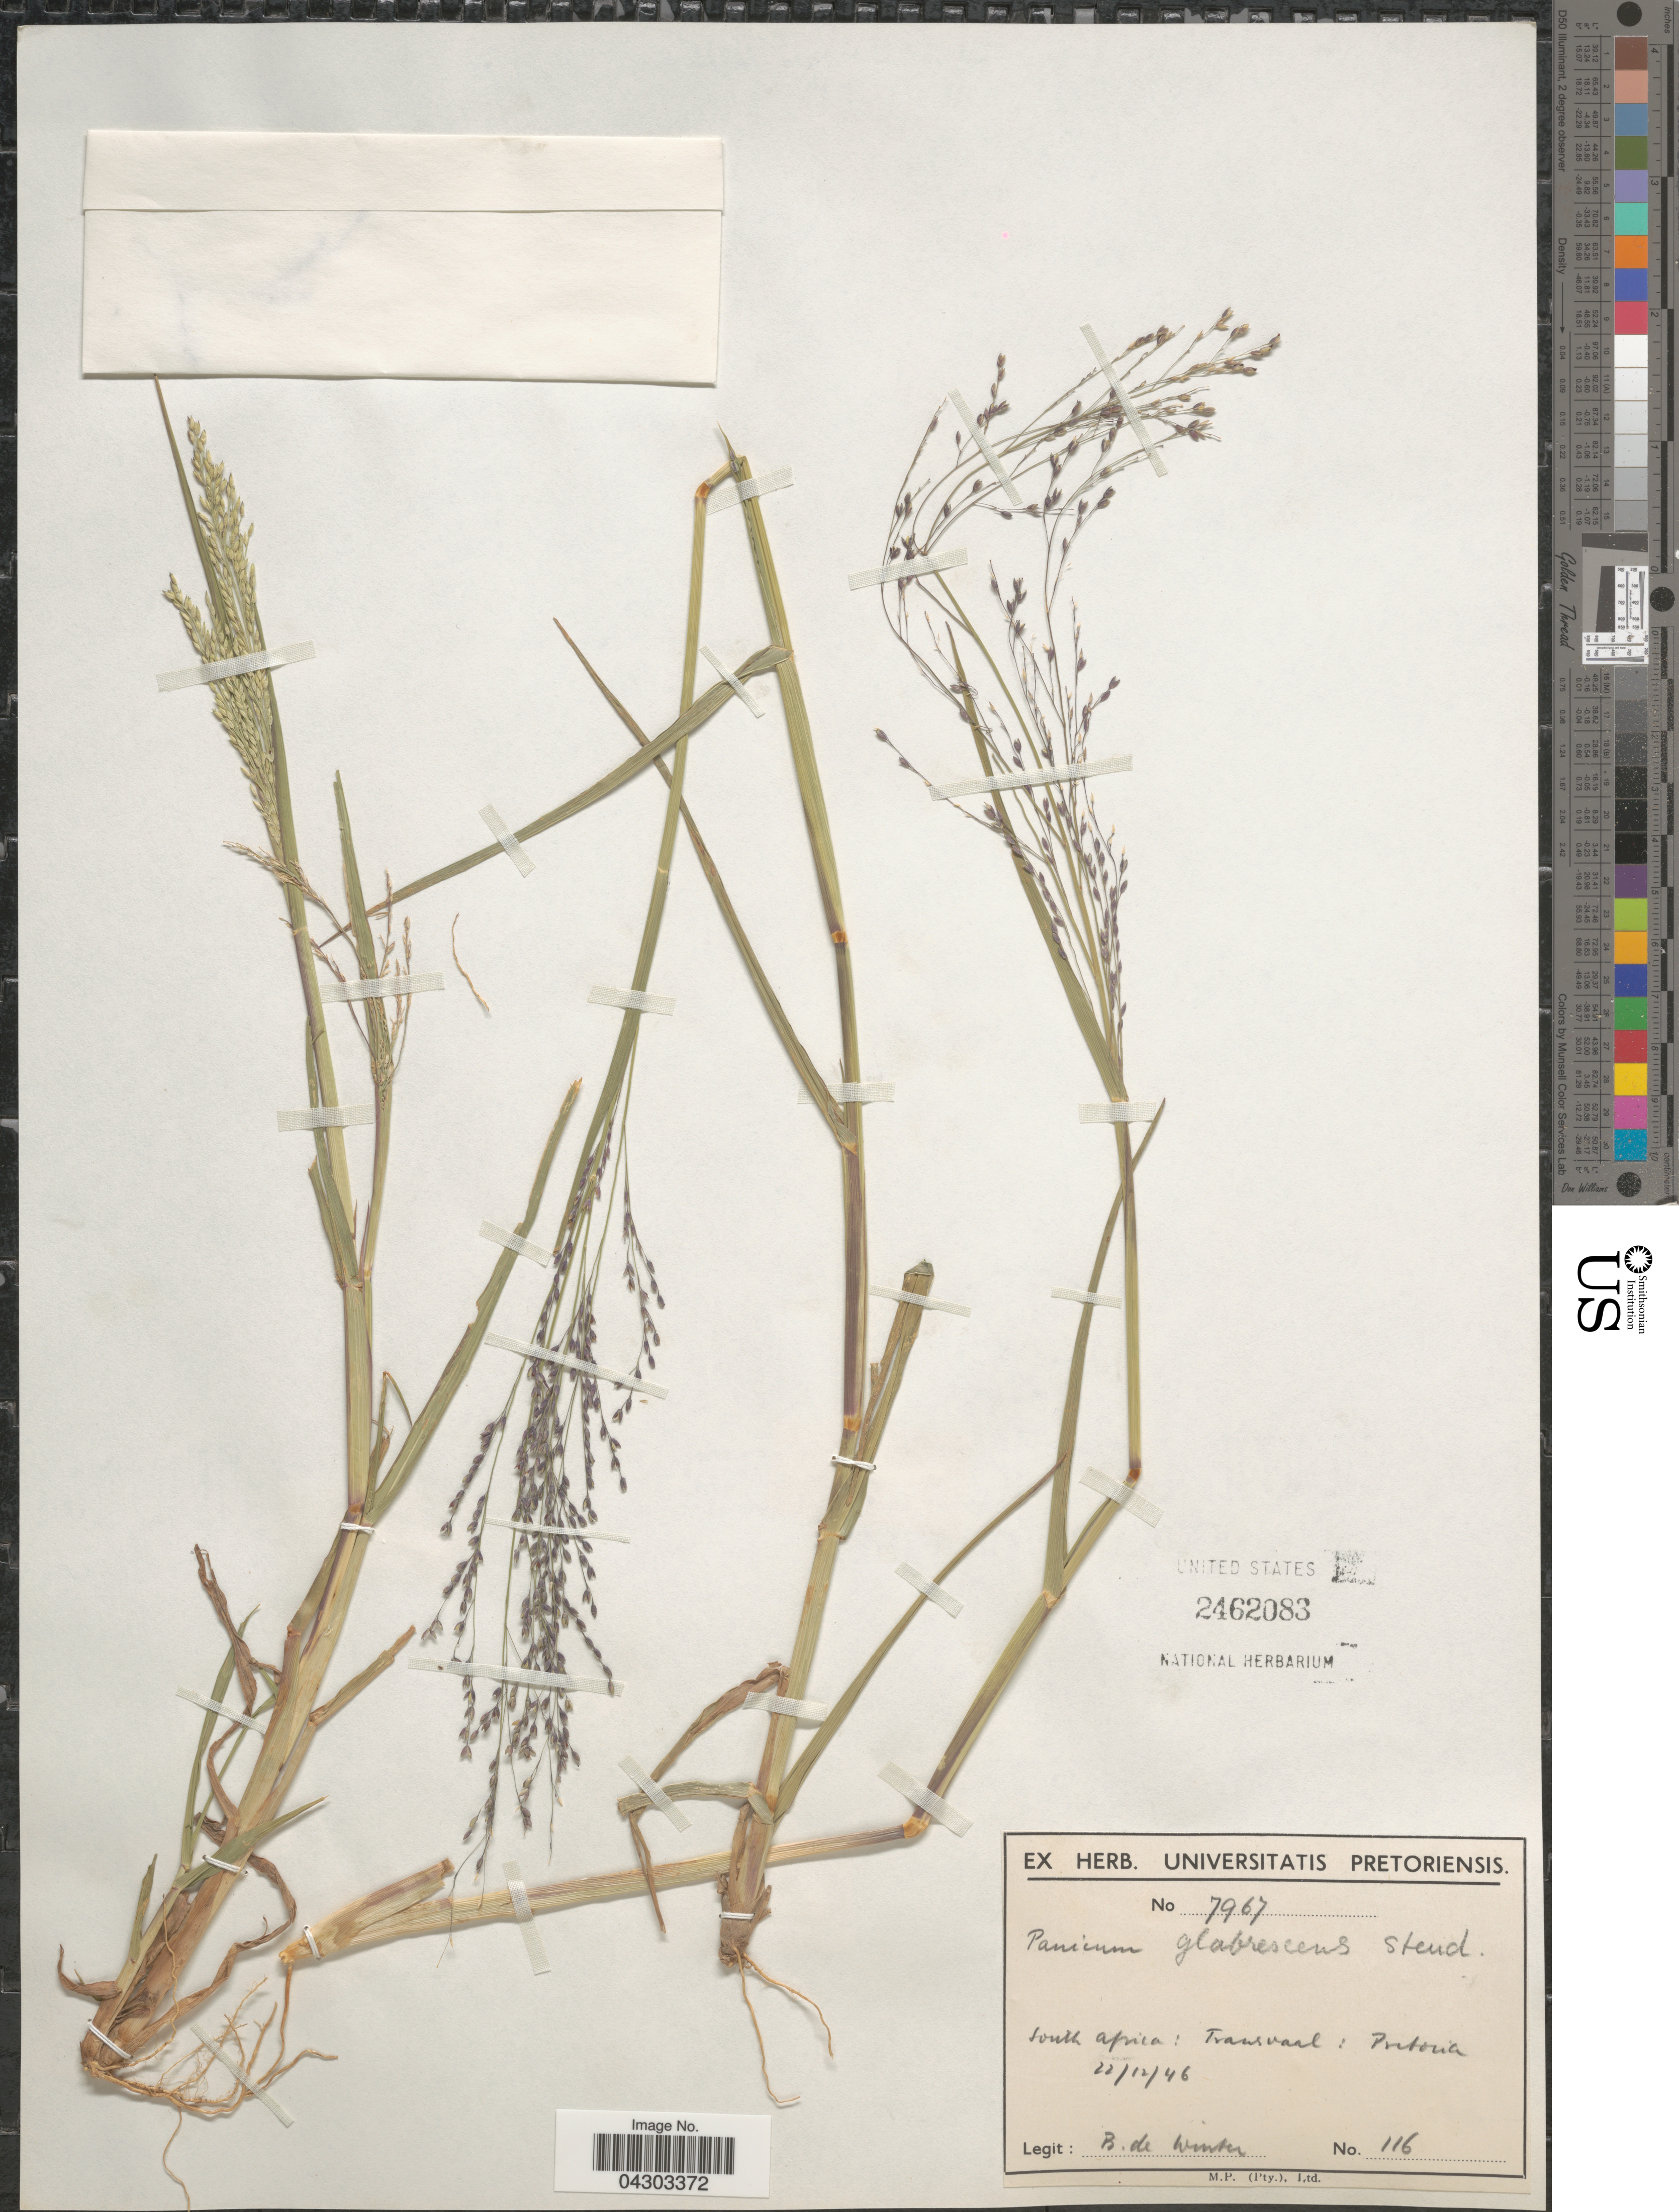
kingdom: Plantae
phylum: Tracheophyta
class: Liliopsida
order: Poales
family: Poaceae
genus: Panicum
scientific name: Panicum antidotale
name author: Retz.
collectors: B. de Winter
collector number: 116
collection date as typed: Transcribed d/m/y: 22/12/46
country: South Africa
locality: Transvaal: Pretoria.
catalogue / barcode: US 2462083